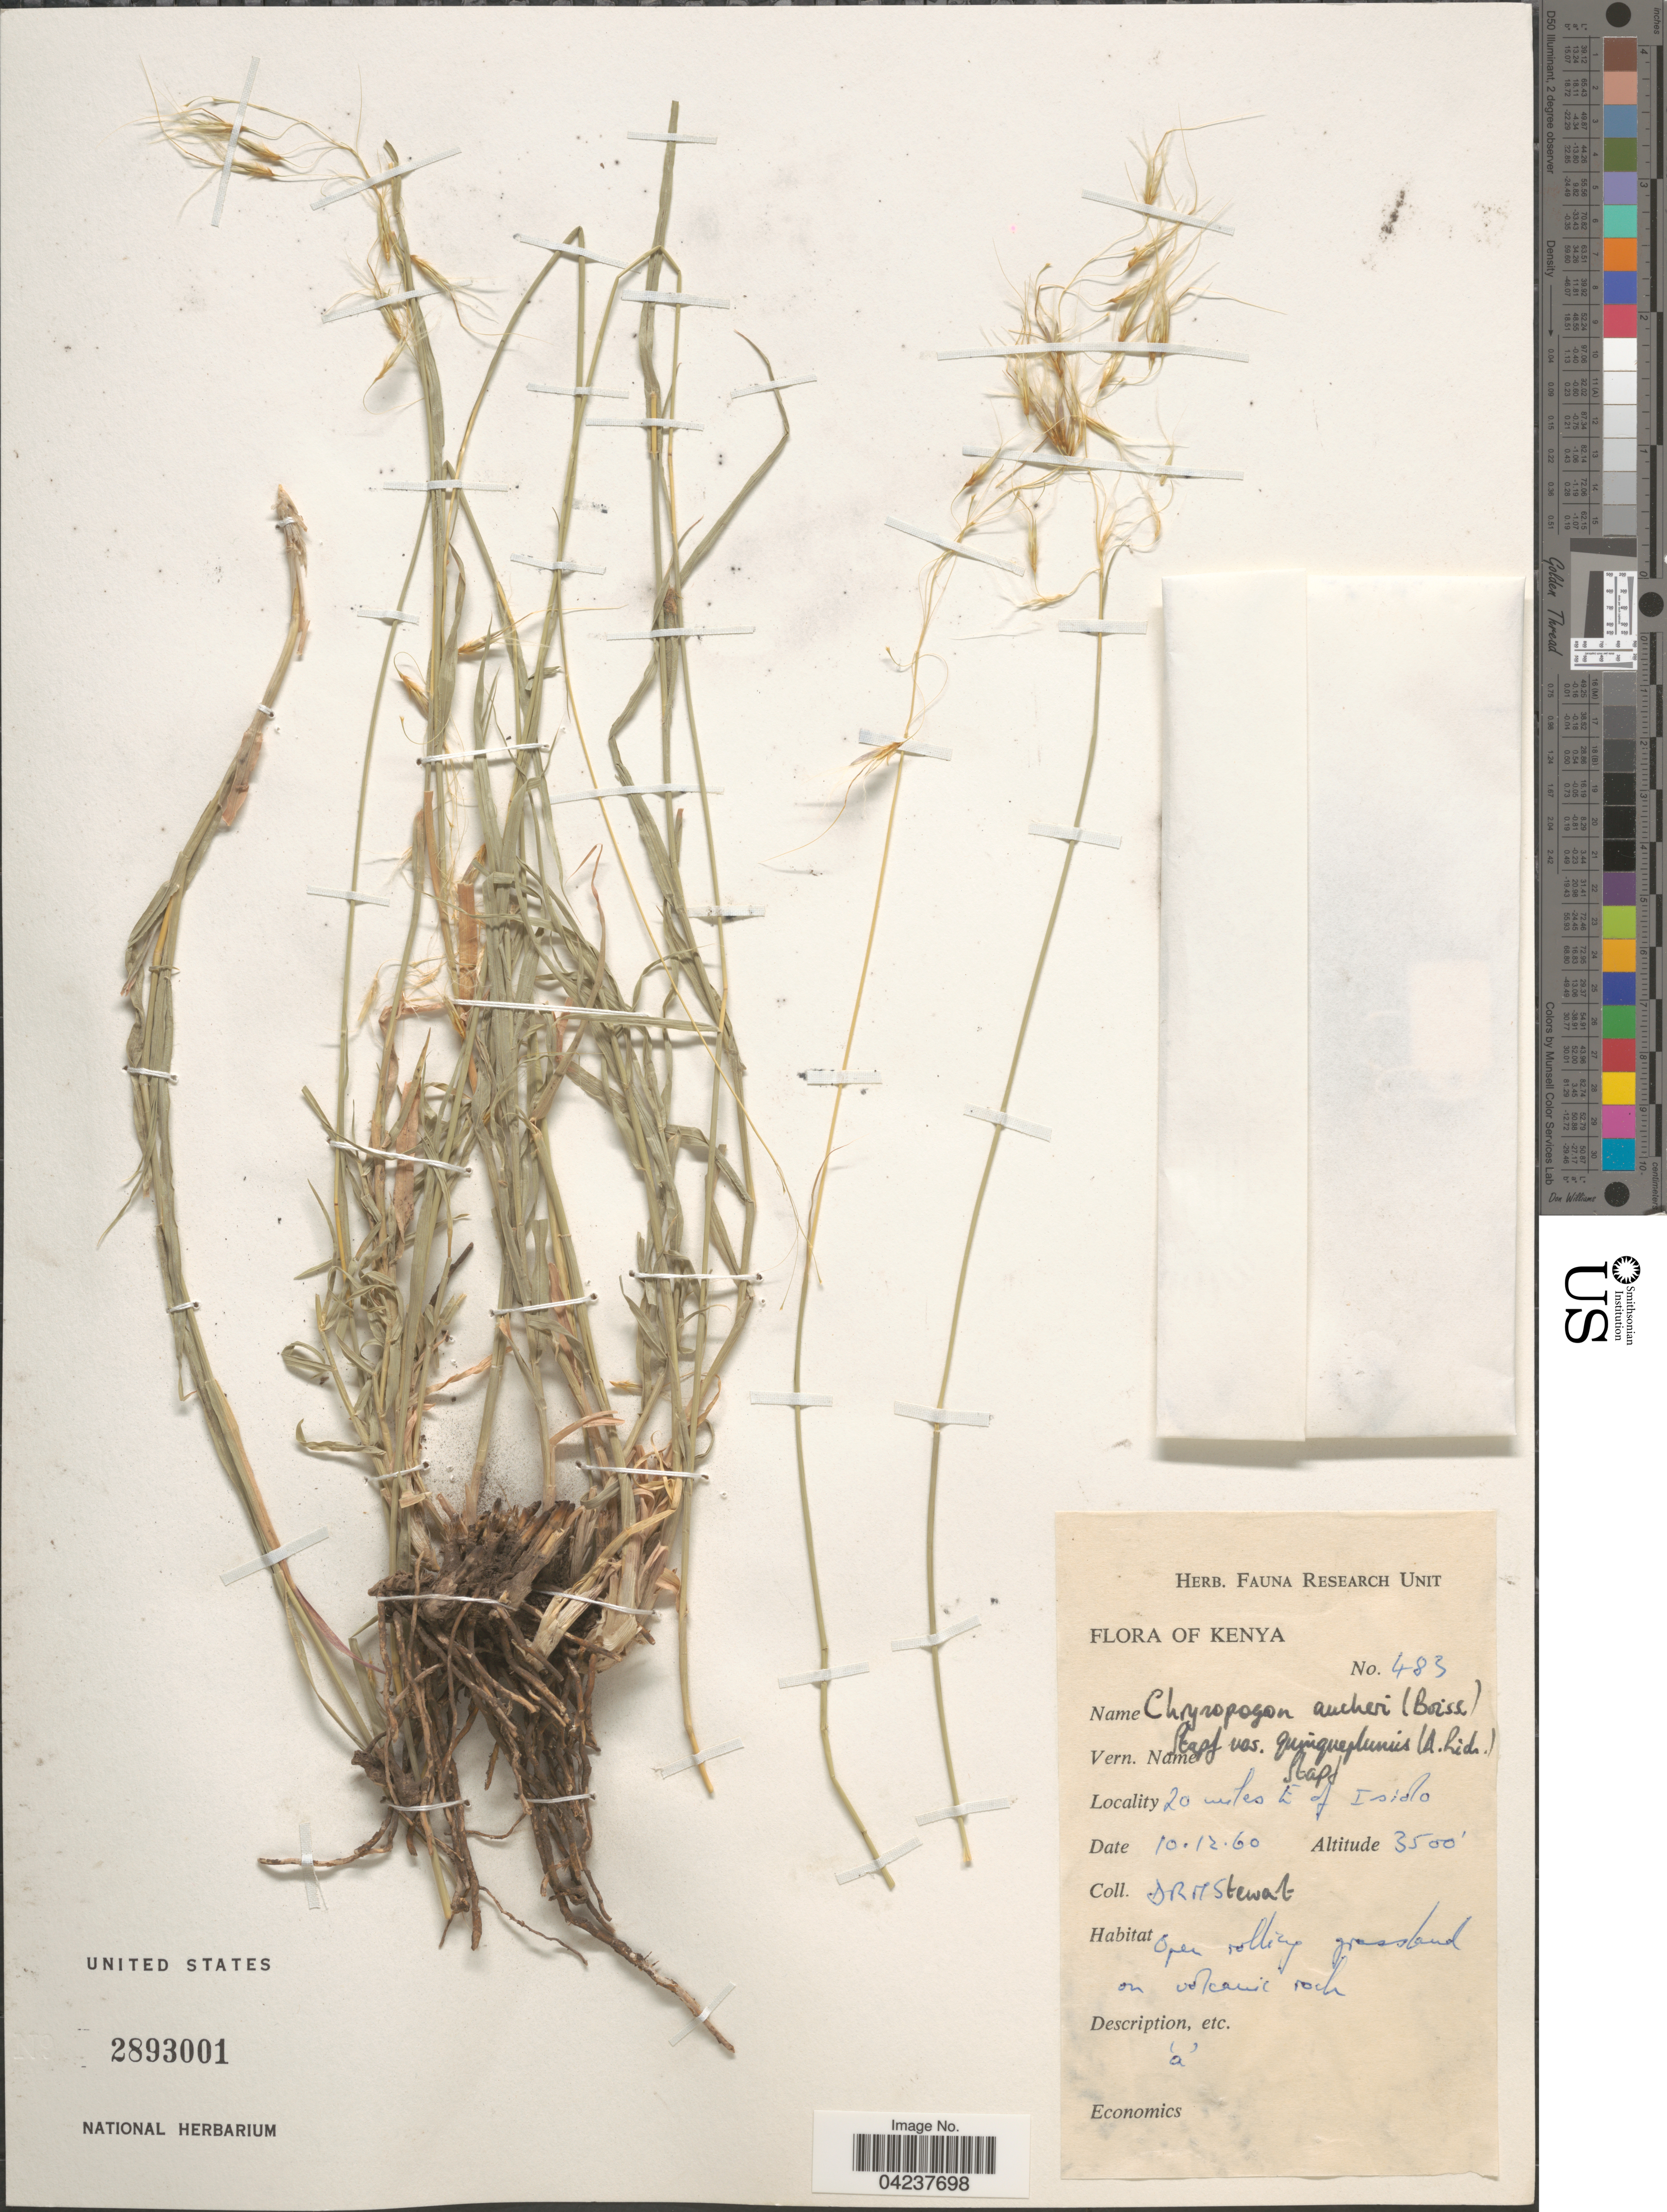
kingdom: Plantae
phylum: Tracheophyta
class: Liliopsida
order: Poales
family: Poaceae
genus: Chrysopogon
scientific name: Chrysopogon plumulosus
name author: Hochst.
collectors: M. Stewart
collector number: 483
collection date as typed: Transcribed d/m/y: 10/12/60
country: Kenya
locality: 20 miles E of Isiolo.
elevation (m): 1067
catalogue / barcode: US 2893001